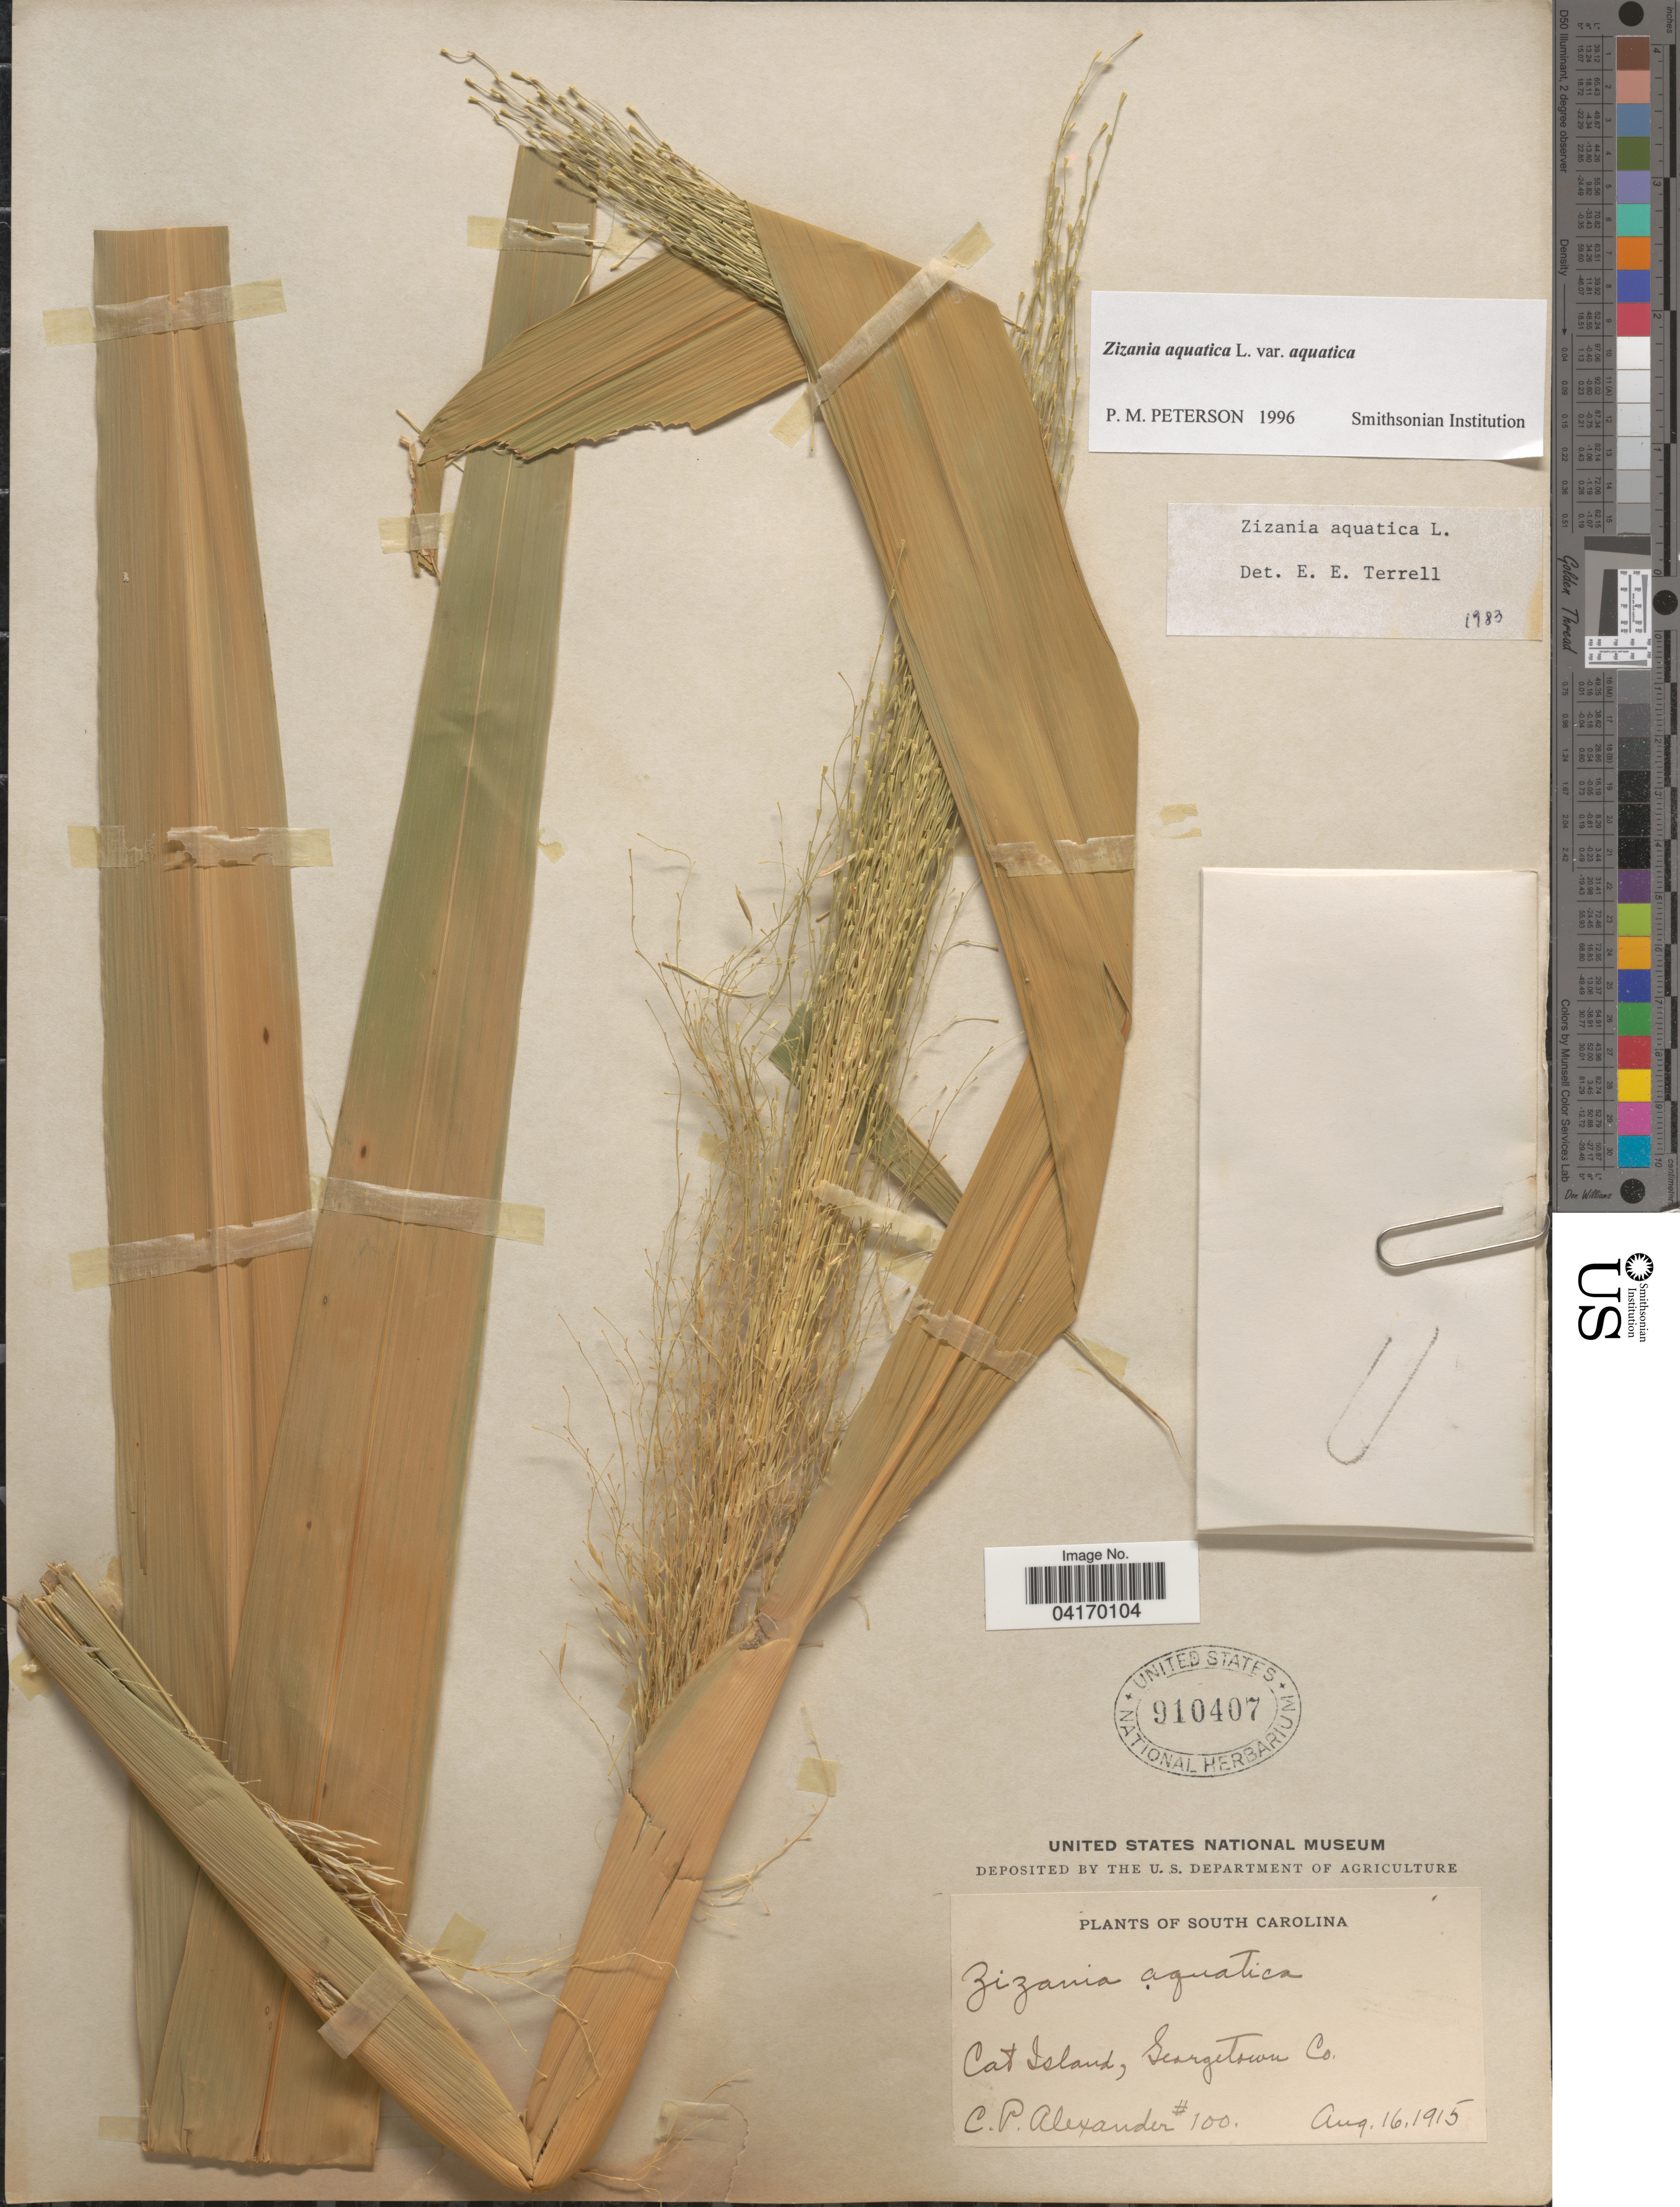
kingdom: Plantae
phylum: Tracheophyta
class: Liliopsida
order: Poales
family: Poaceae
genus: Zizania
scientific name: Zizania aquatica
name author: L.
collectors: C. P. Alexander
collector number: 100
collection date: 1915-08-16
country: United States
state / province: South Carolina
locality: Cat Island, Georgetown Co.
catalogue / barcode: US 910407